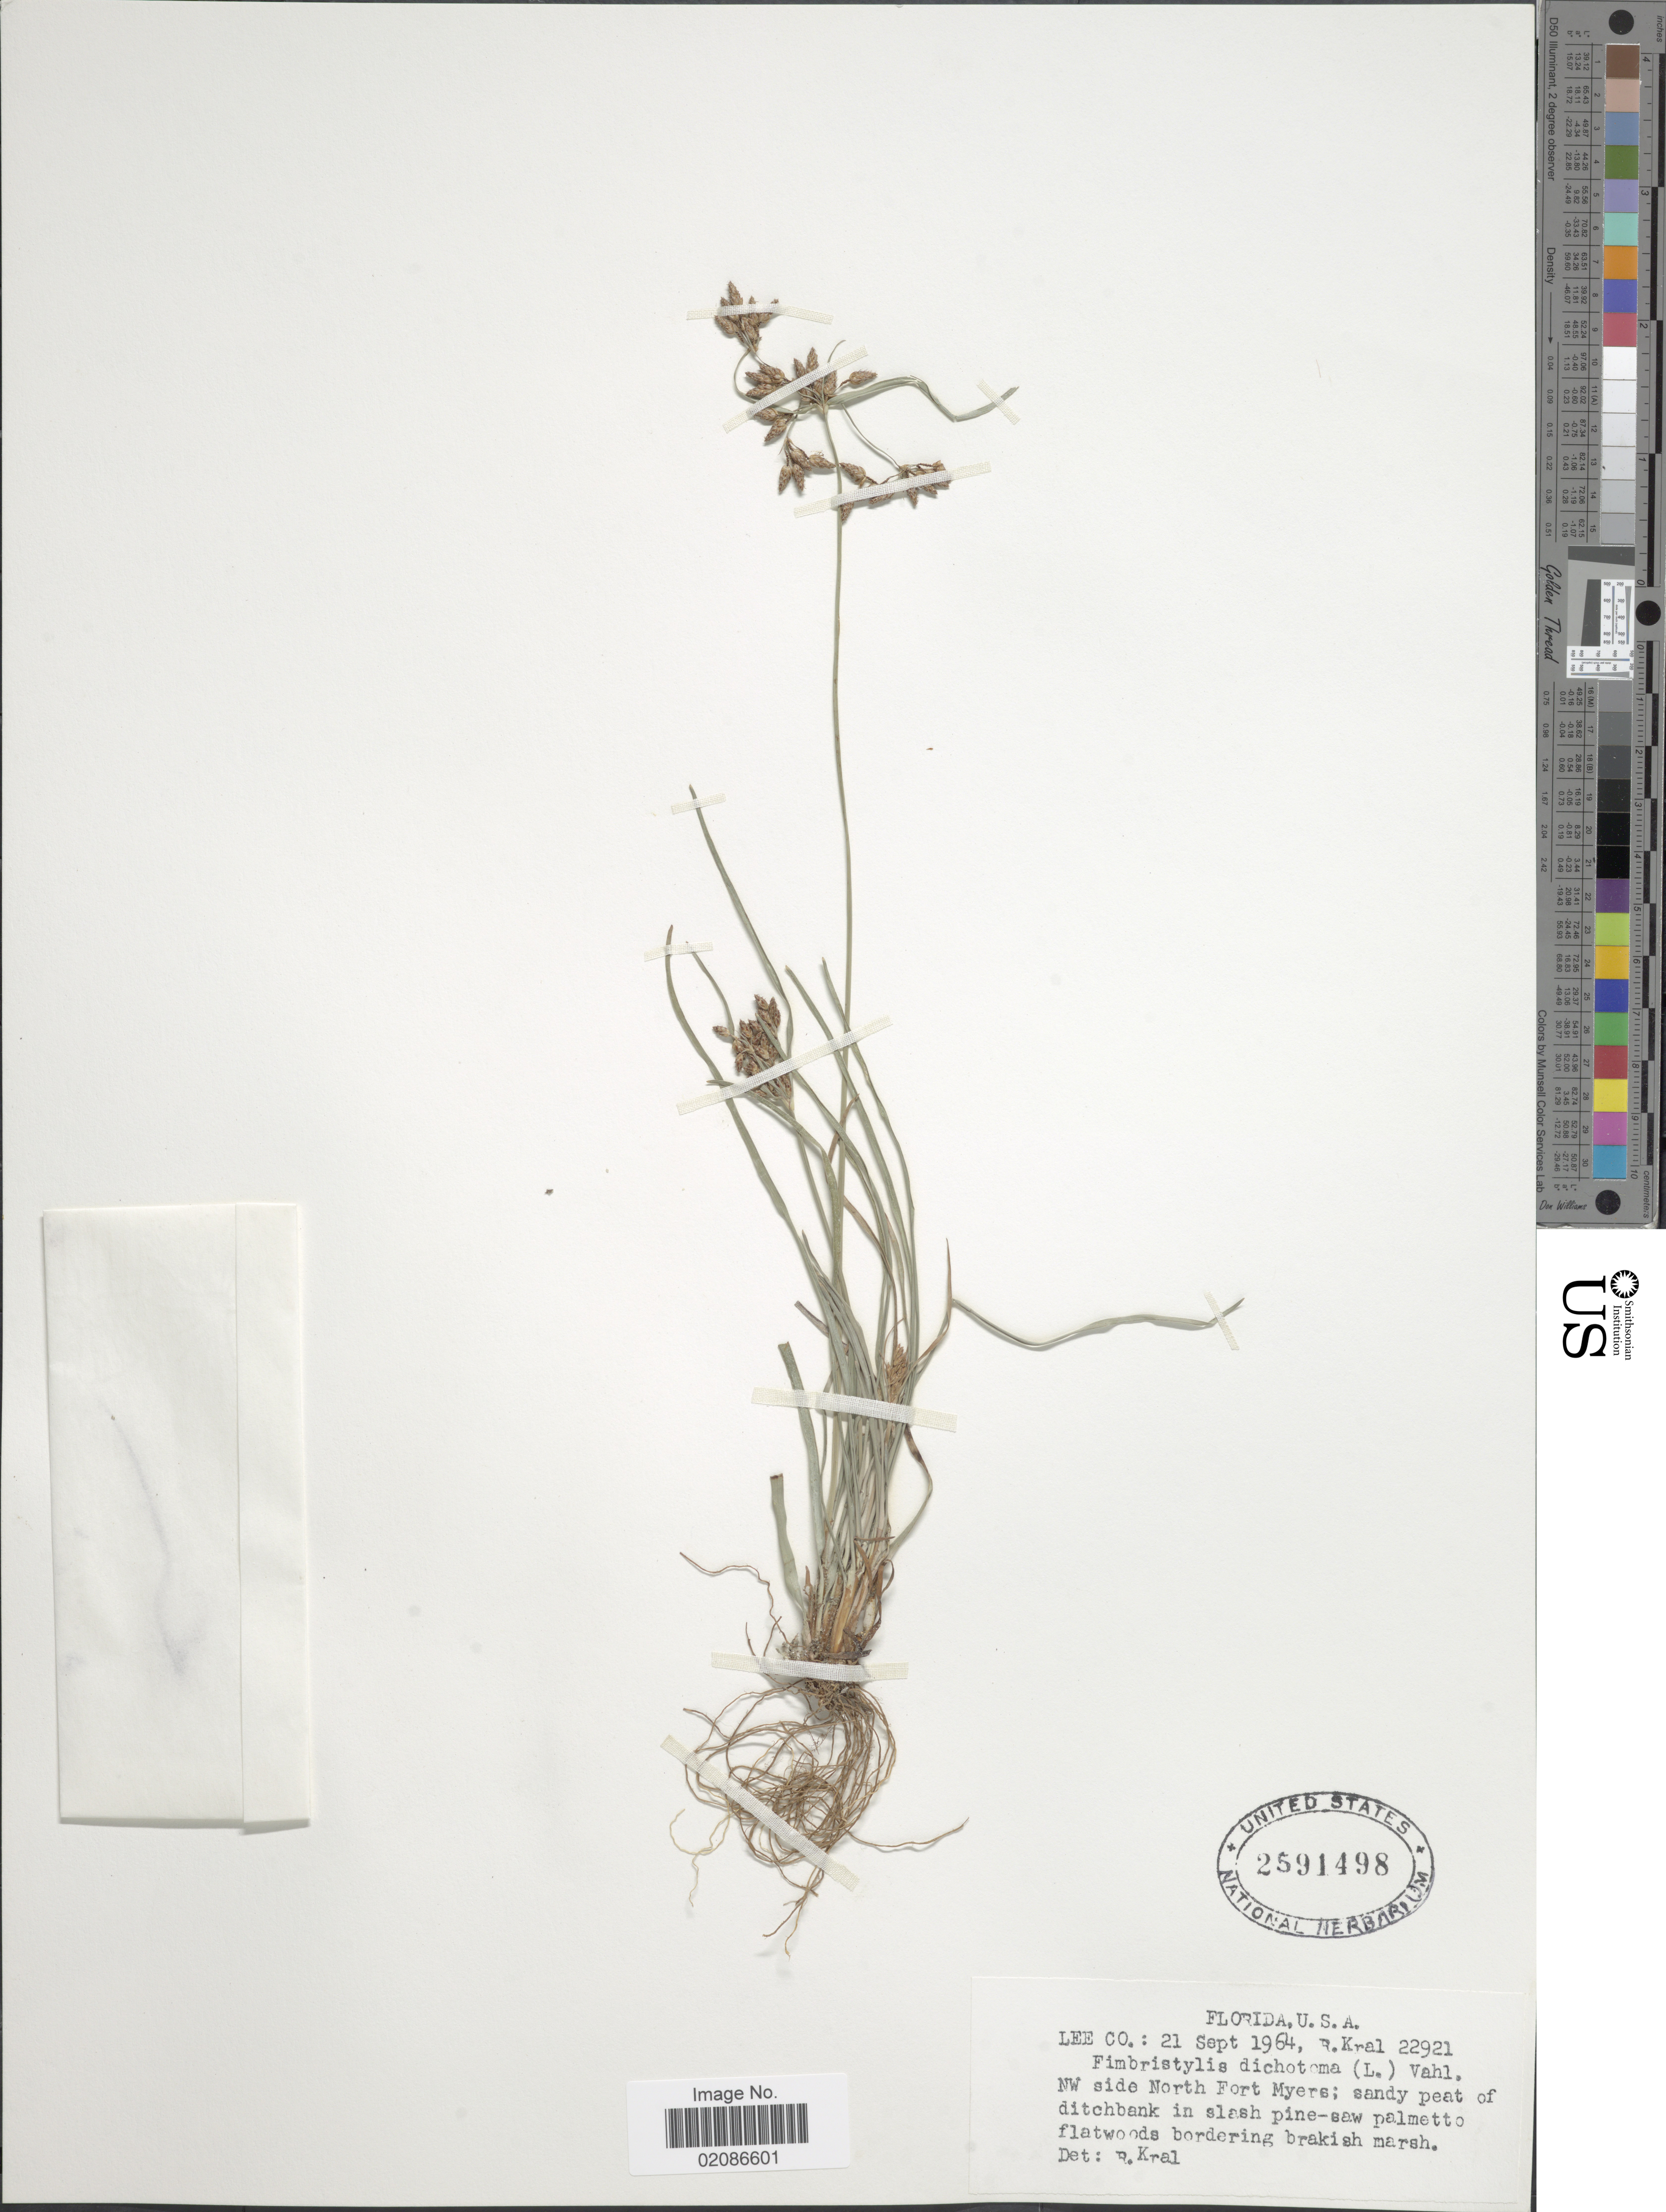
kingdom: Plantae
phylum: Tracheophyta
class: Liliopsida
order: Poales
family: Cyperaceae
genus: Fimbristylis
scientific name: Fimbristylis dichotoma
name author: (L.) Vahl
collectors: R. Kral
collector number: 22921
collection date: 1964-09-21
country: United States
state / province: Florida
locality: U.S.A. Lee Co.: NW side Nort Fort Myers; sandy peat of ditchbank in slashpine-saw palmetto flatwoods bordering brakish marsh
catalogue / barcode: US 2591498